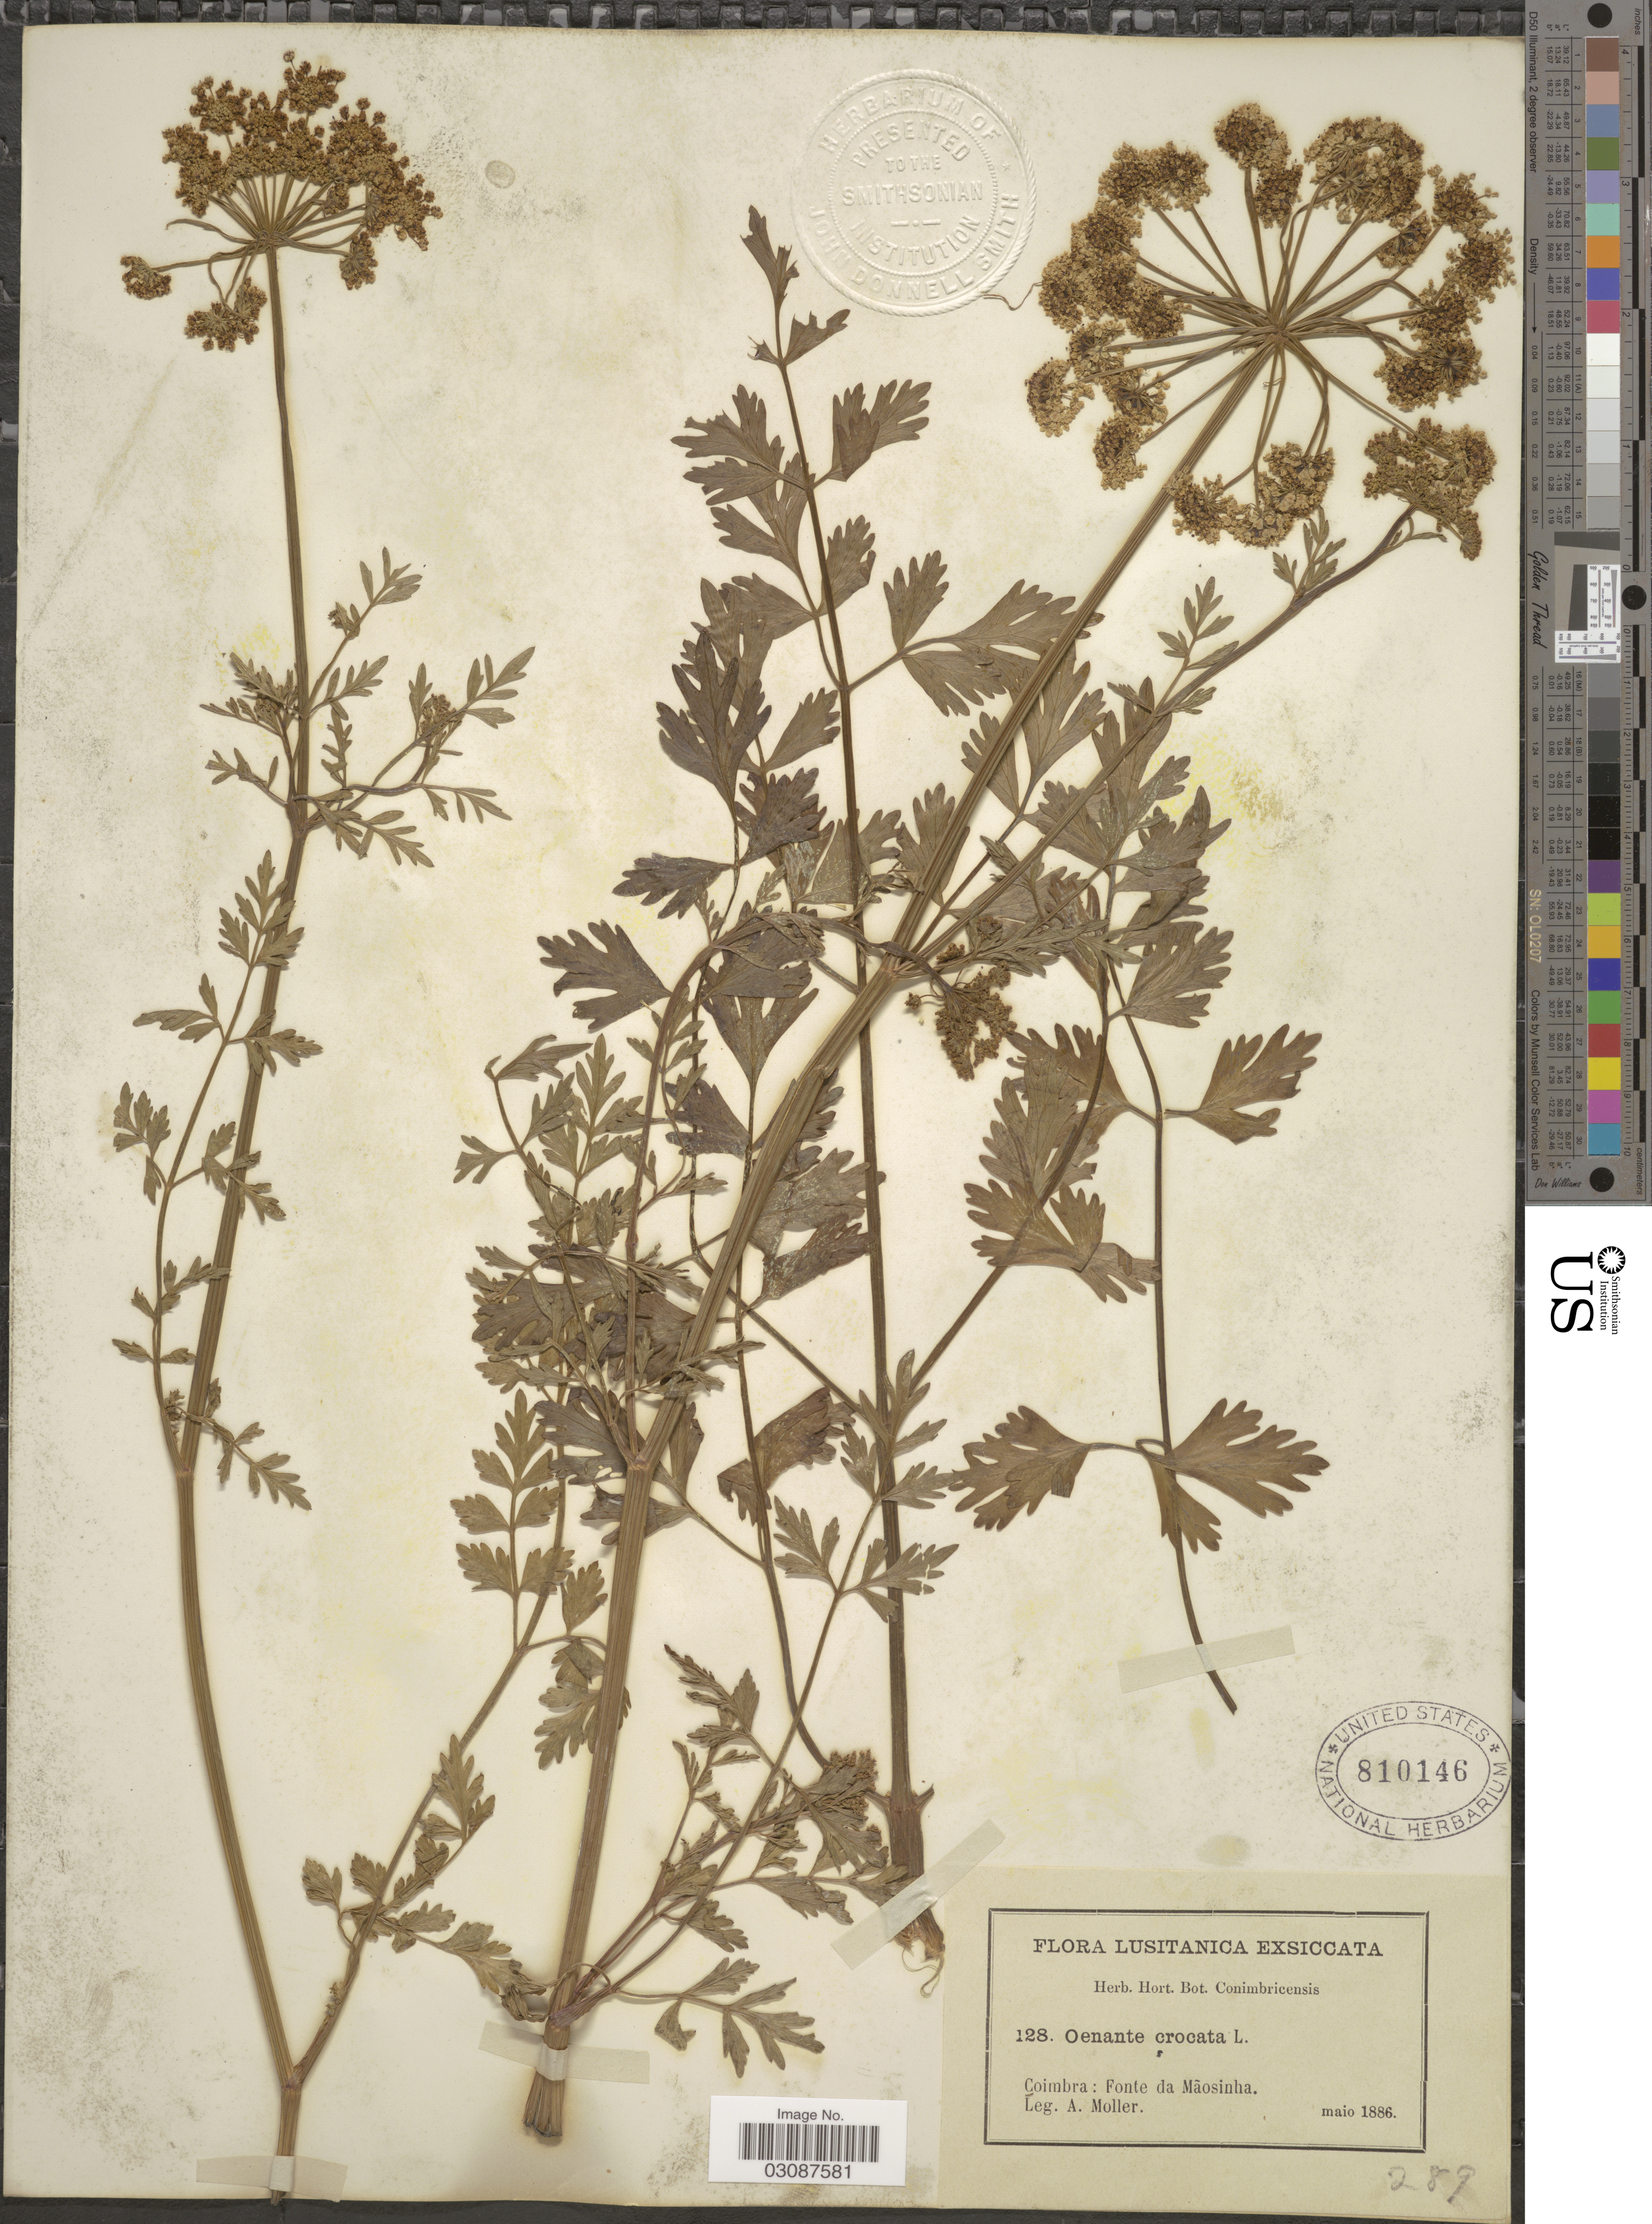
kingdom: Plantae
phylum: Tracheophyta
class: Magnoliopsida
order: Apiales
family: Apiaceae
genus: Oenanthe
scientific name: Oenanthe crocata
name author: L.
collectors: A. Moller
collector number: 128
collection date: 1886-05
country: Portugal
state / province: Coimbra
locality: Lusitanica. Coimbra: Fonte da Mãosinha.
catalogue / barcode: US 810146